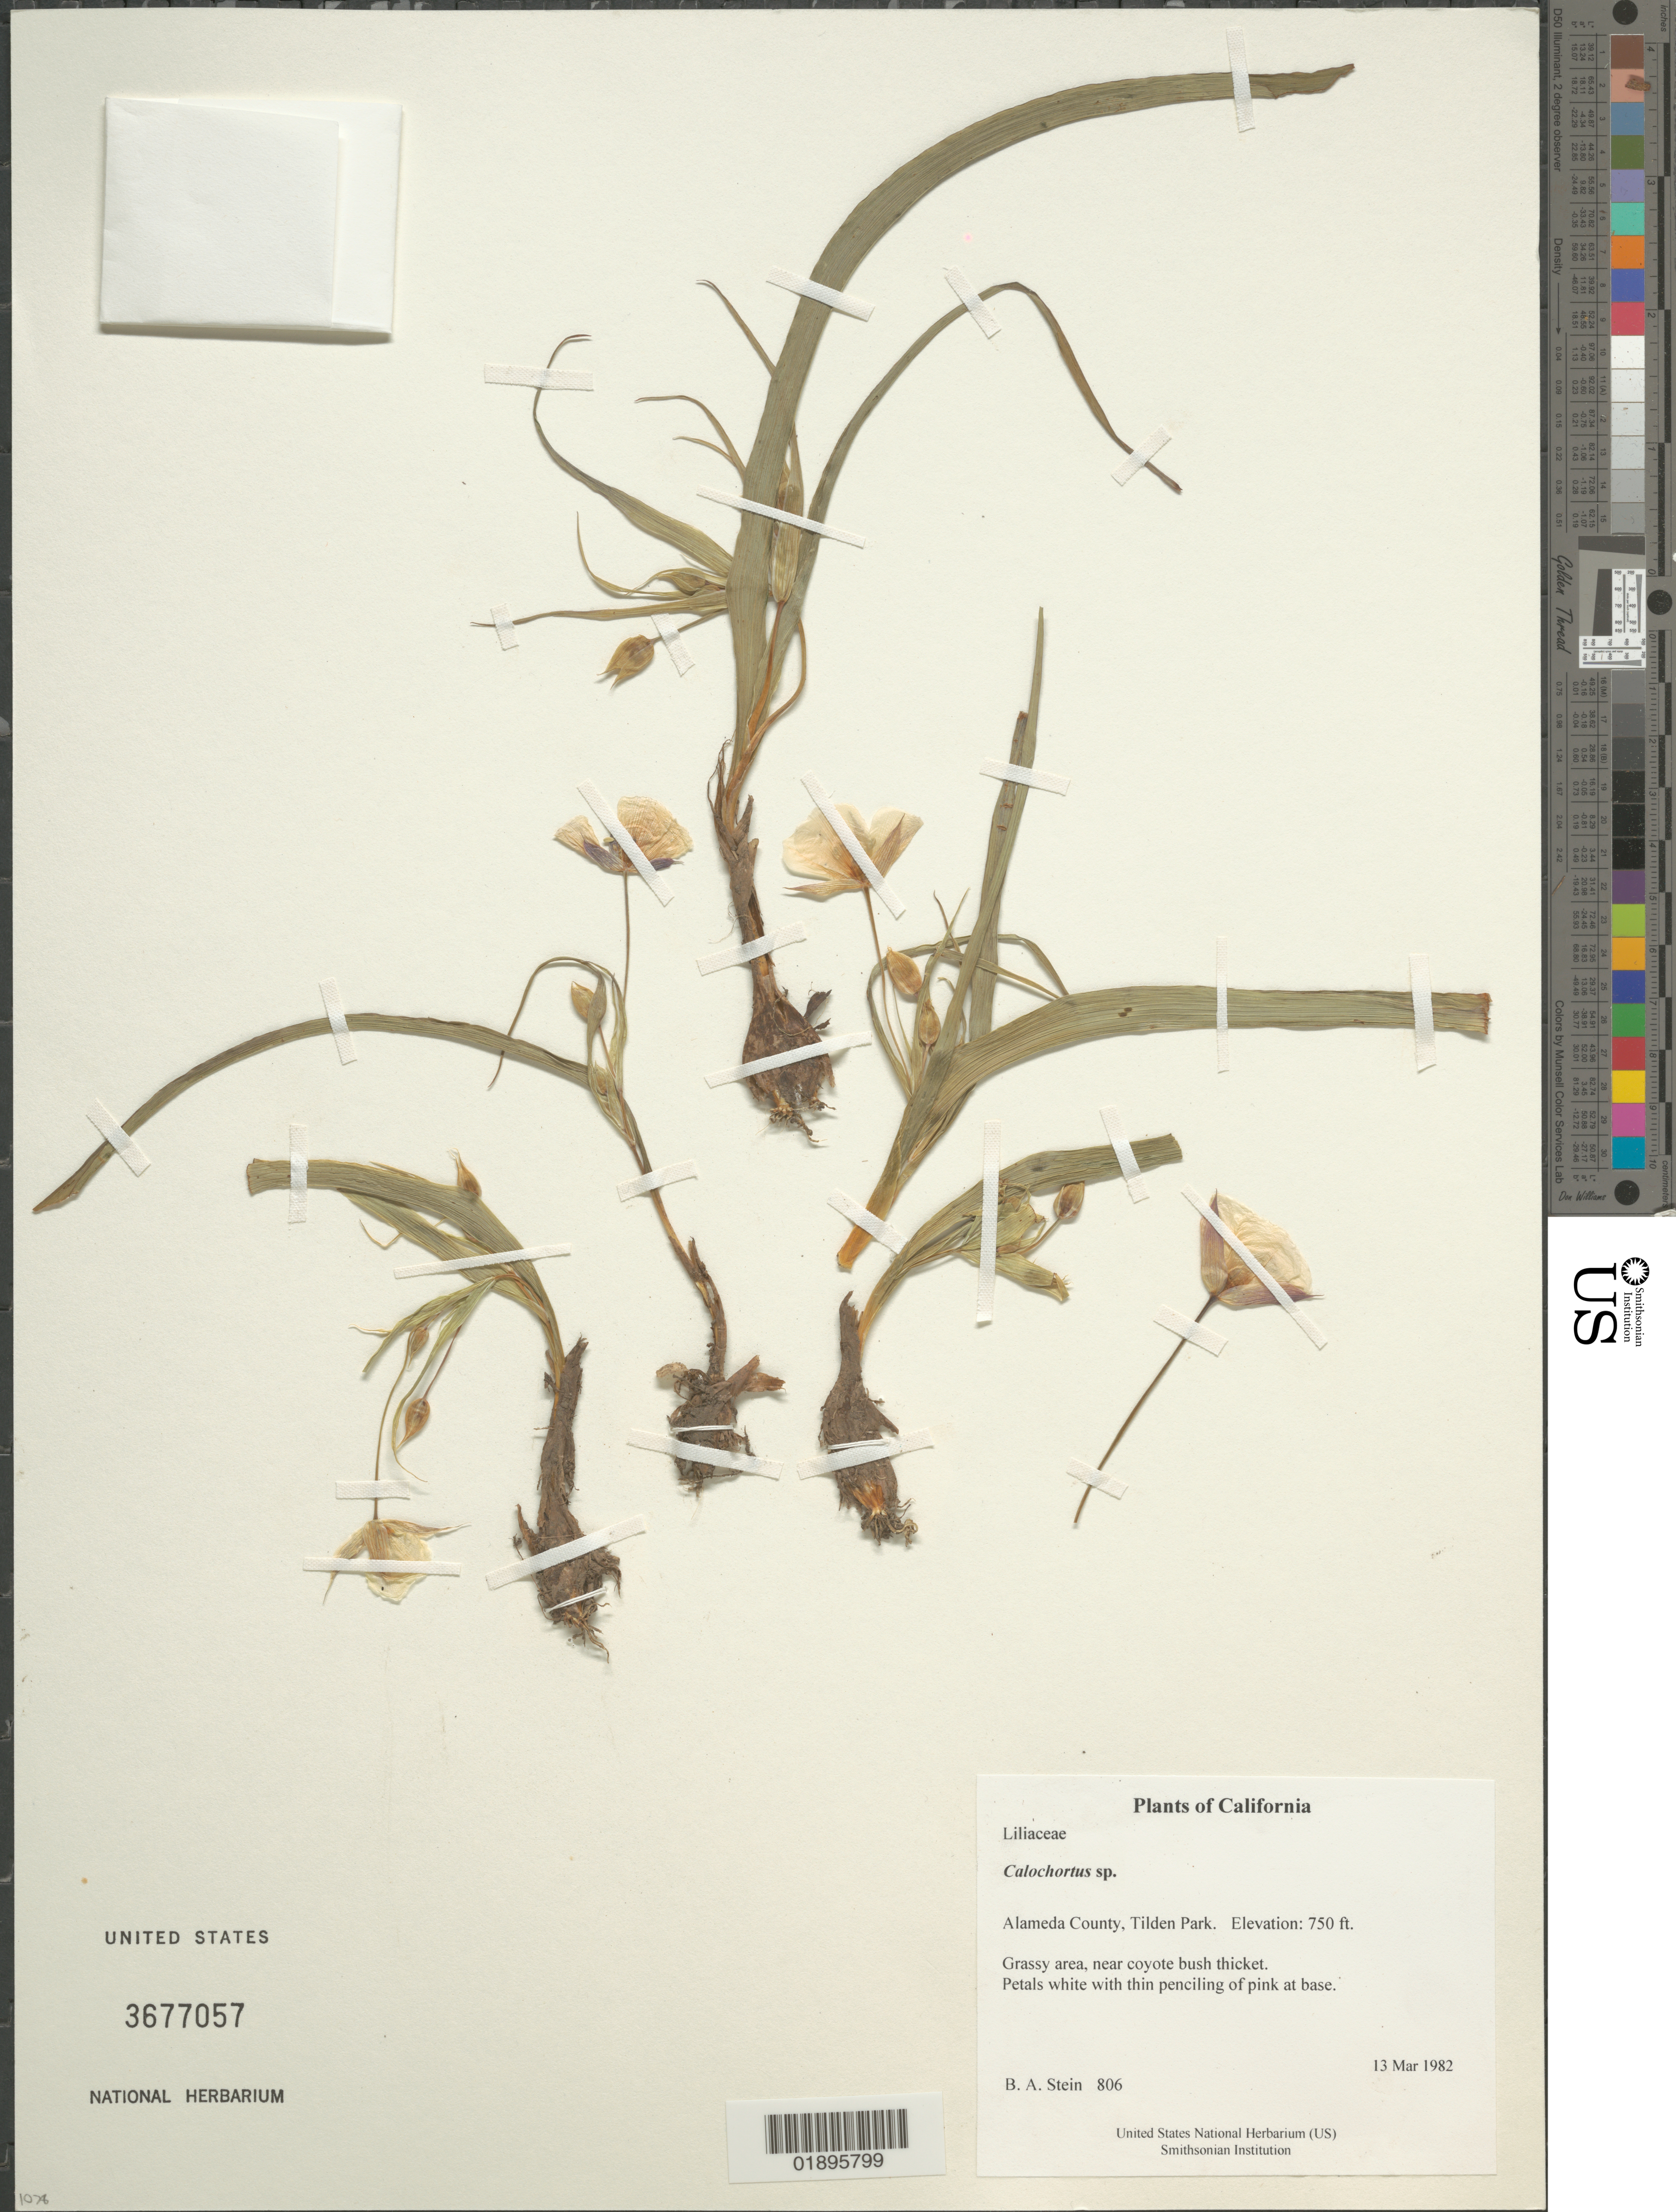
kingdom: Plantae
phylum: Tracheophyta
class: Liliopsida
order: Liliales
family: Liliaceae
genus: Calochortus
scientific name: Calochortus sp.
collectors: B. A. Stein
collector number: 806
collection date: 1982-03-13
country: United States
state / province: California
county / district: Alameda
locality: Tilden Park.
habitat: Grassy area, near coyote bush thicket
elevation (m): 229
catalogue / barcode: US 3677057